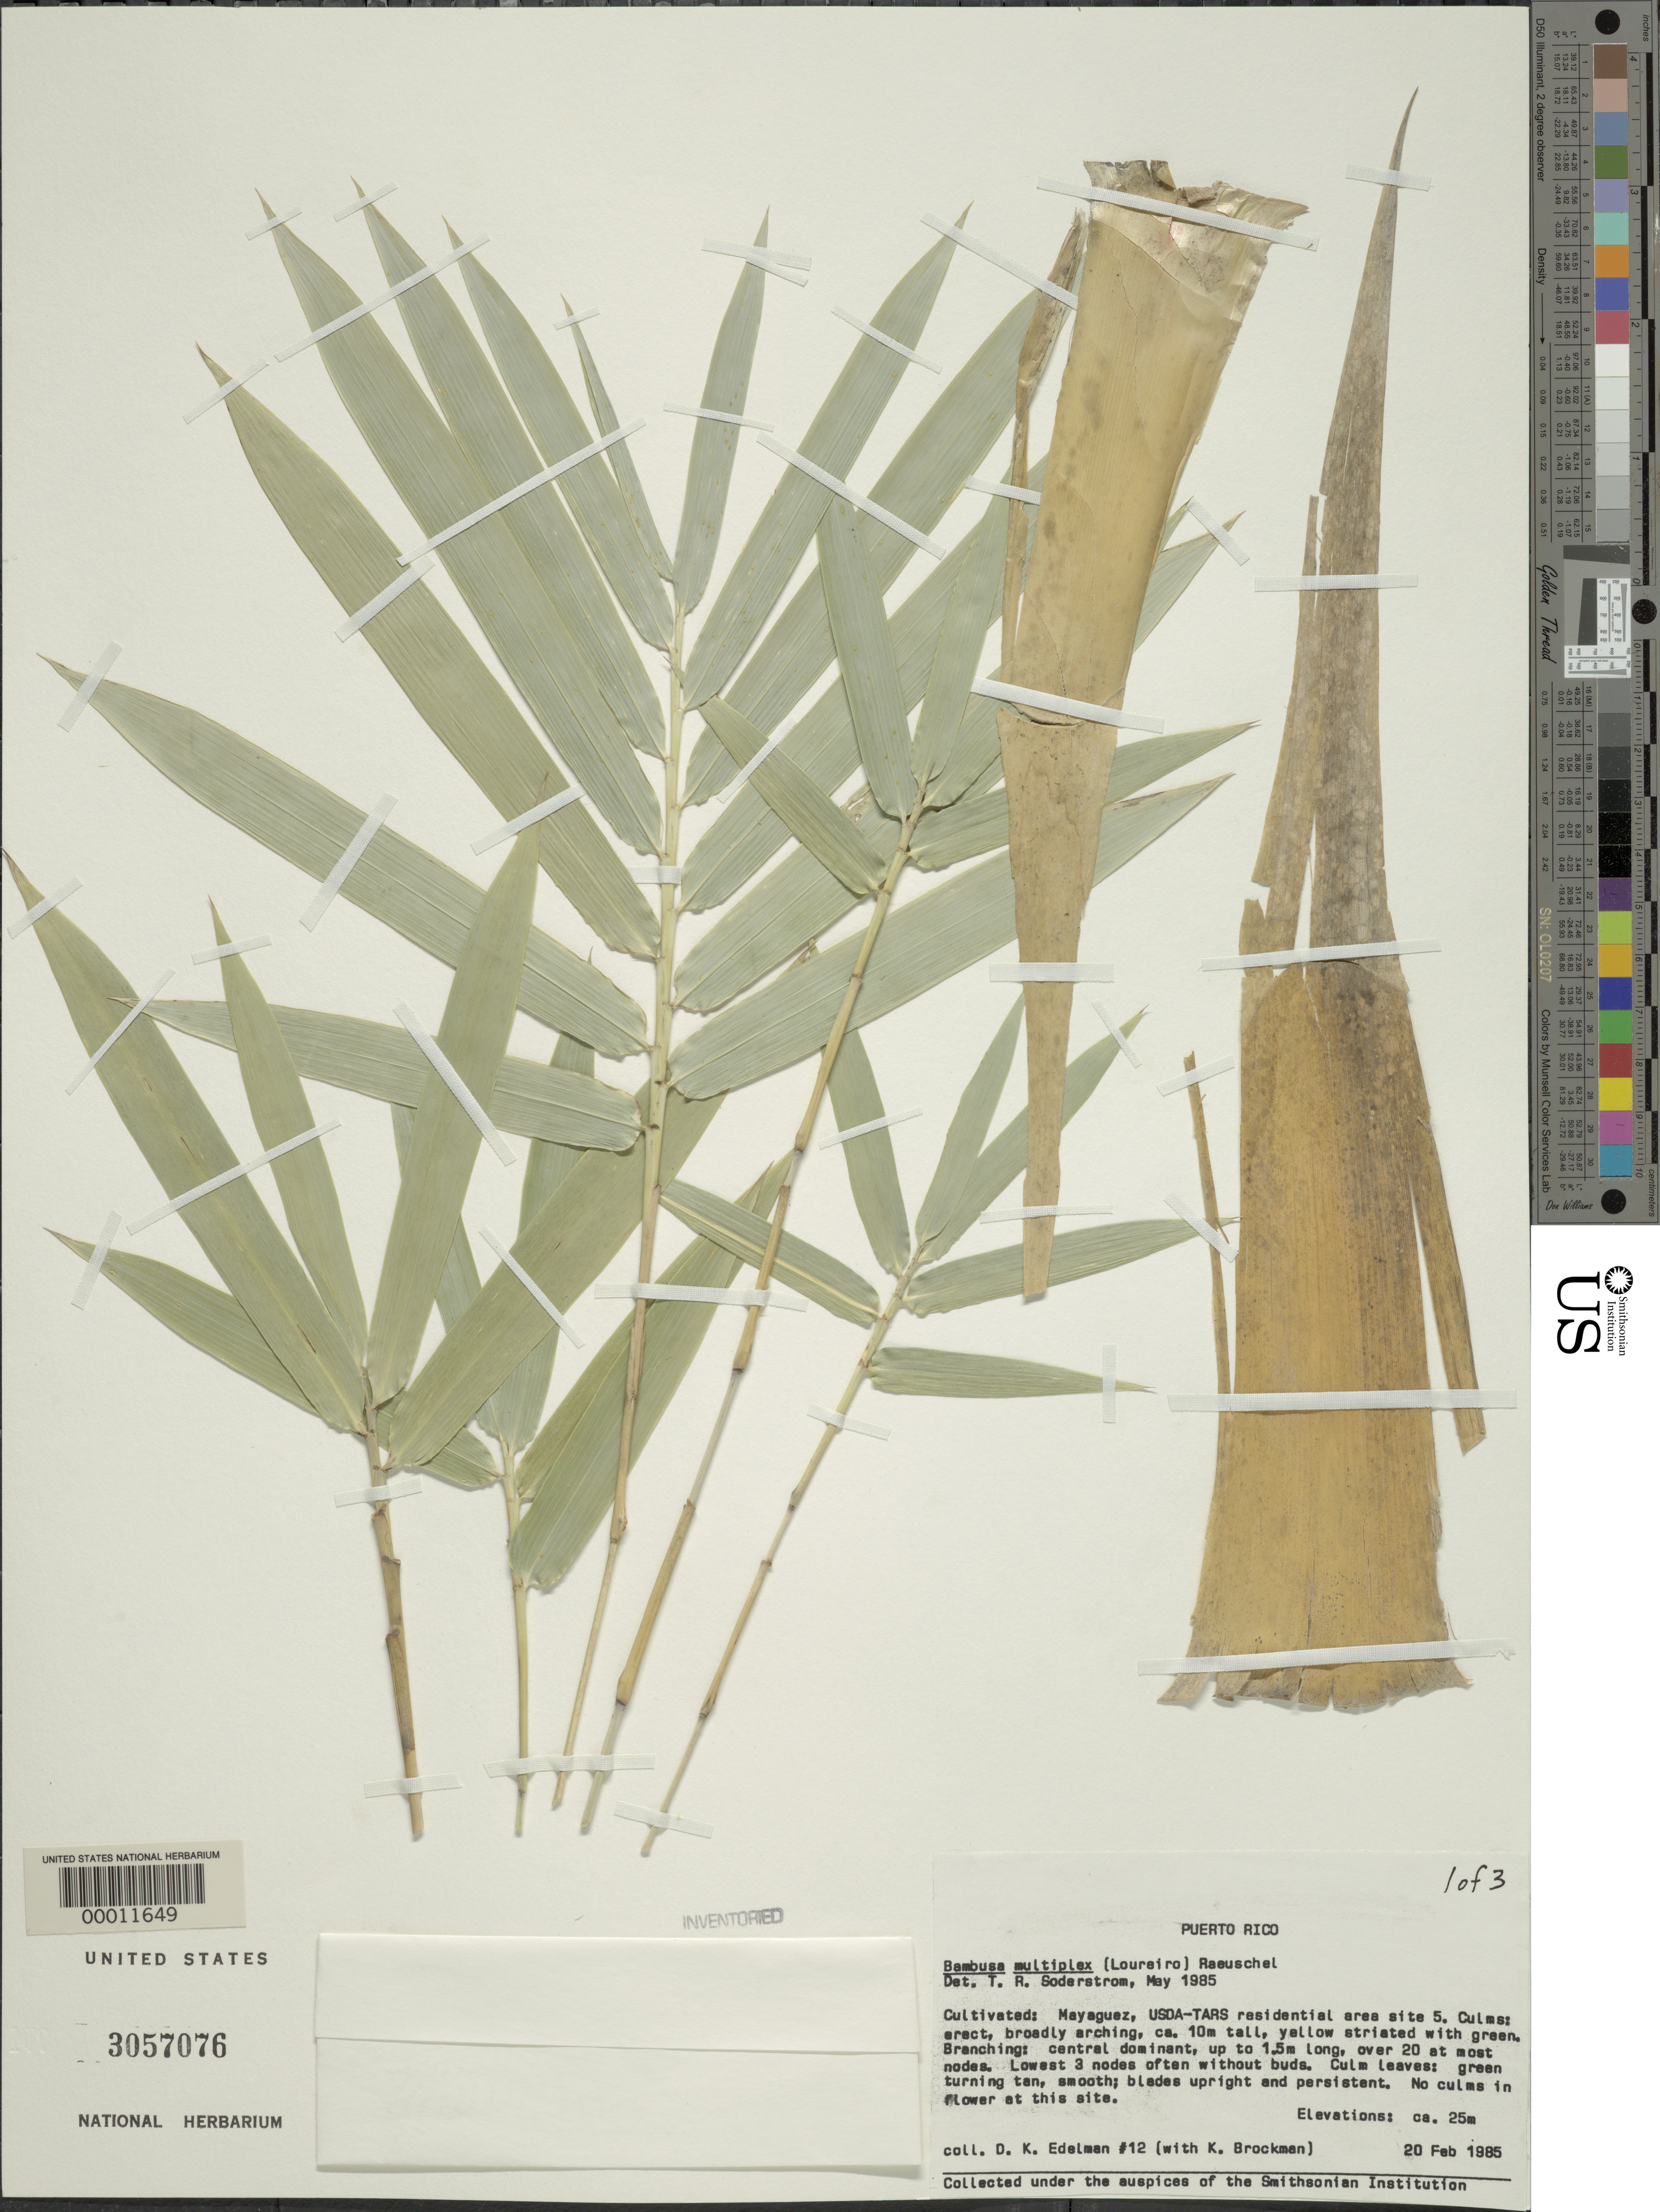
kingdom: Plantae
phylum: Tracheophyta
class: Liliopsida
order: Poales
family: Poaceae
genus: Bambusa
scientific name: Bambusa multiplex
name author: (Lour.) Raeusch. ex Schult. & Schult. f.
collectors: D. Edelman & K. Brockman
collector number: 12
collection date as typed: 20 Feb 1985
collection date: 1985-02-20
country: Puerto Rico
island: Greater Antilles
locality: Mayaguez, usda-tars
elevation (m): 25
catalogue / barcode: US 3057076